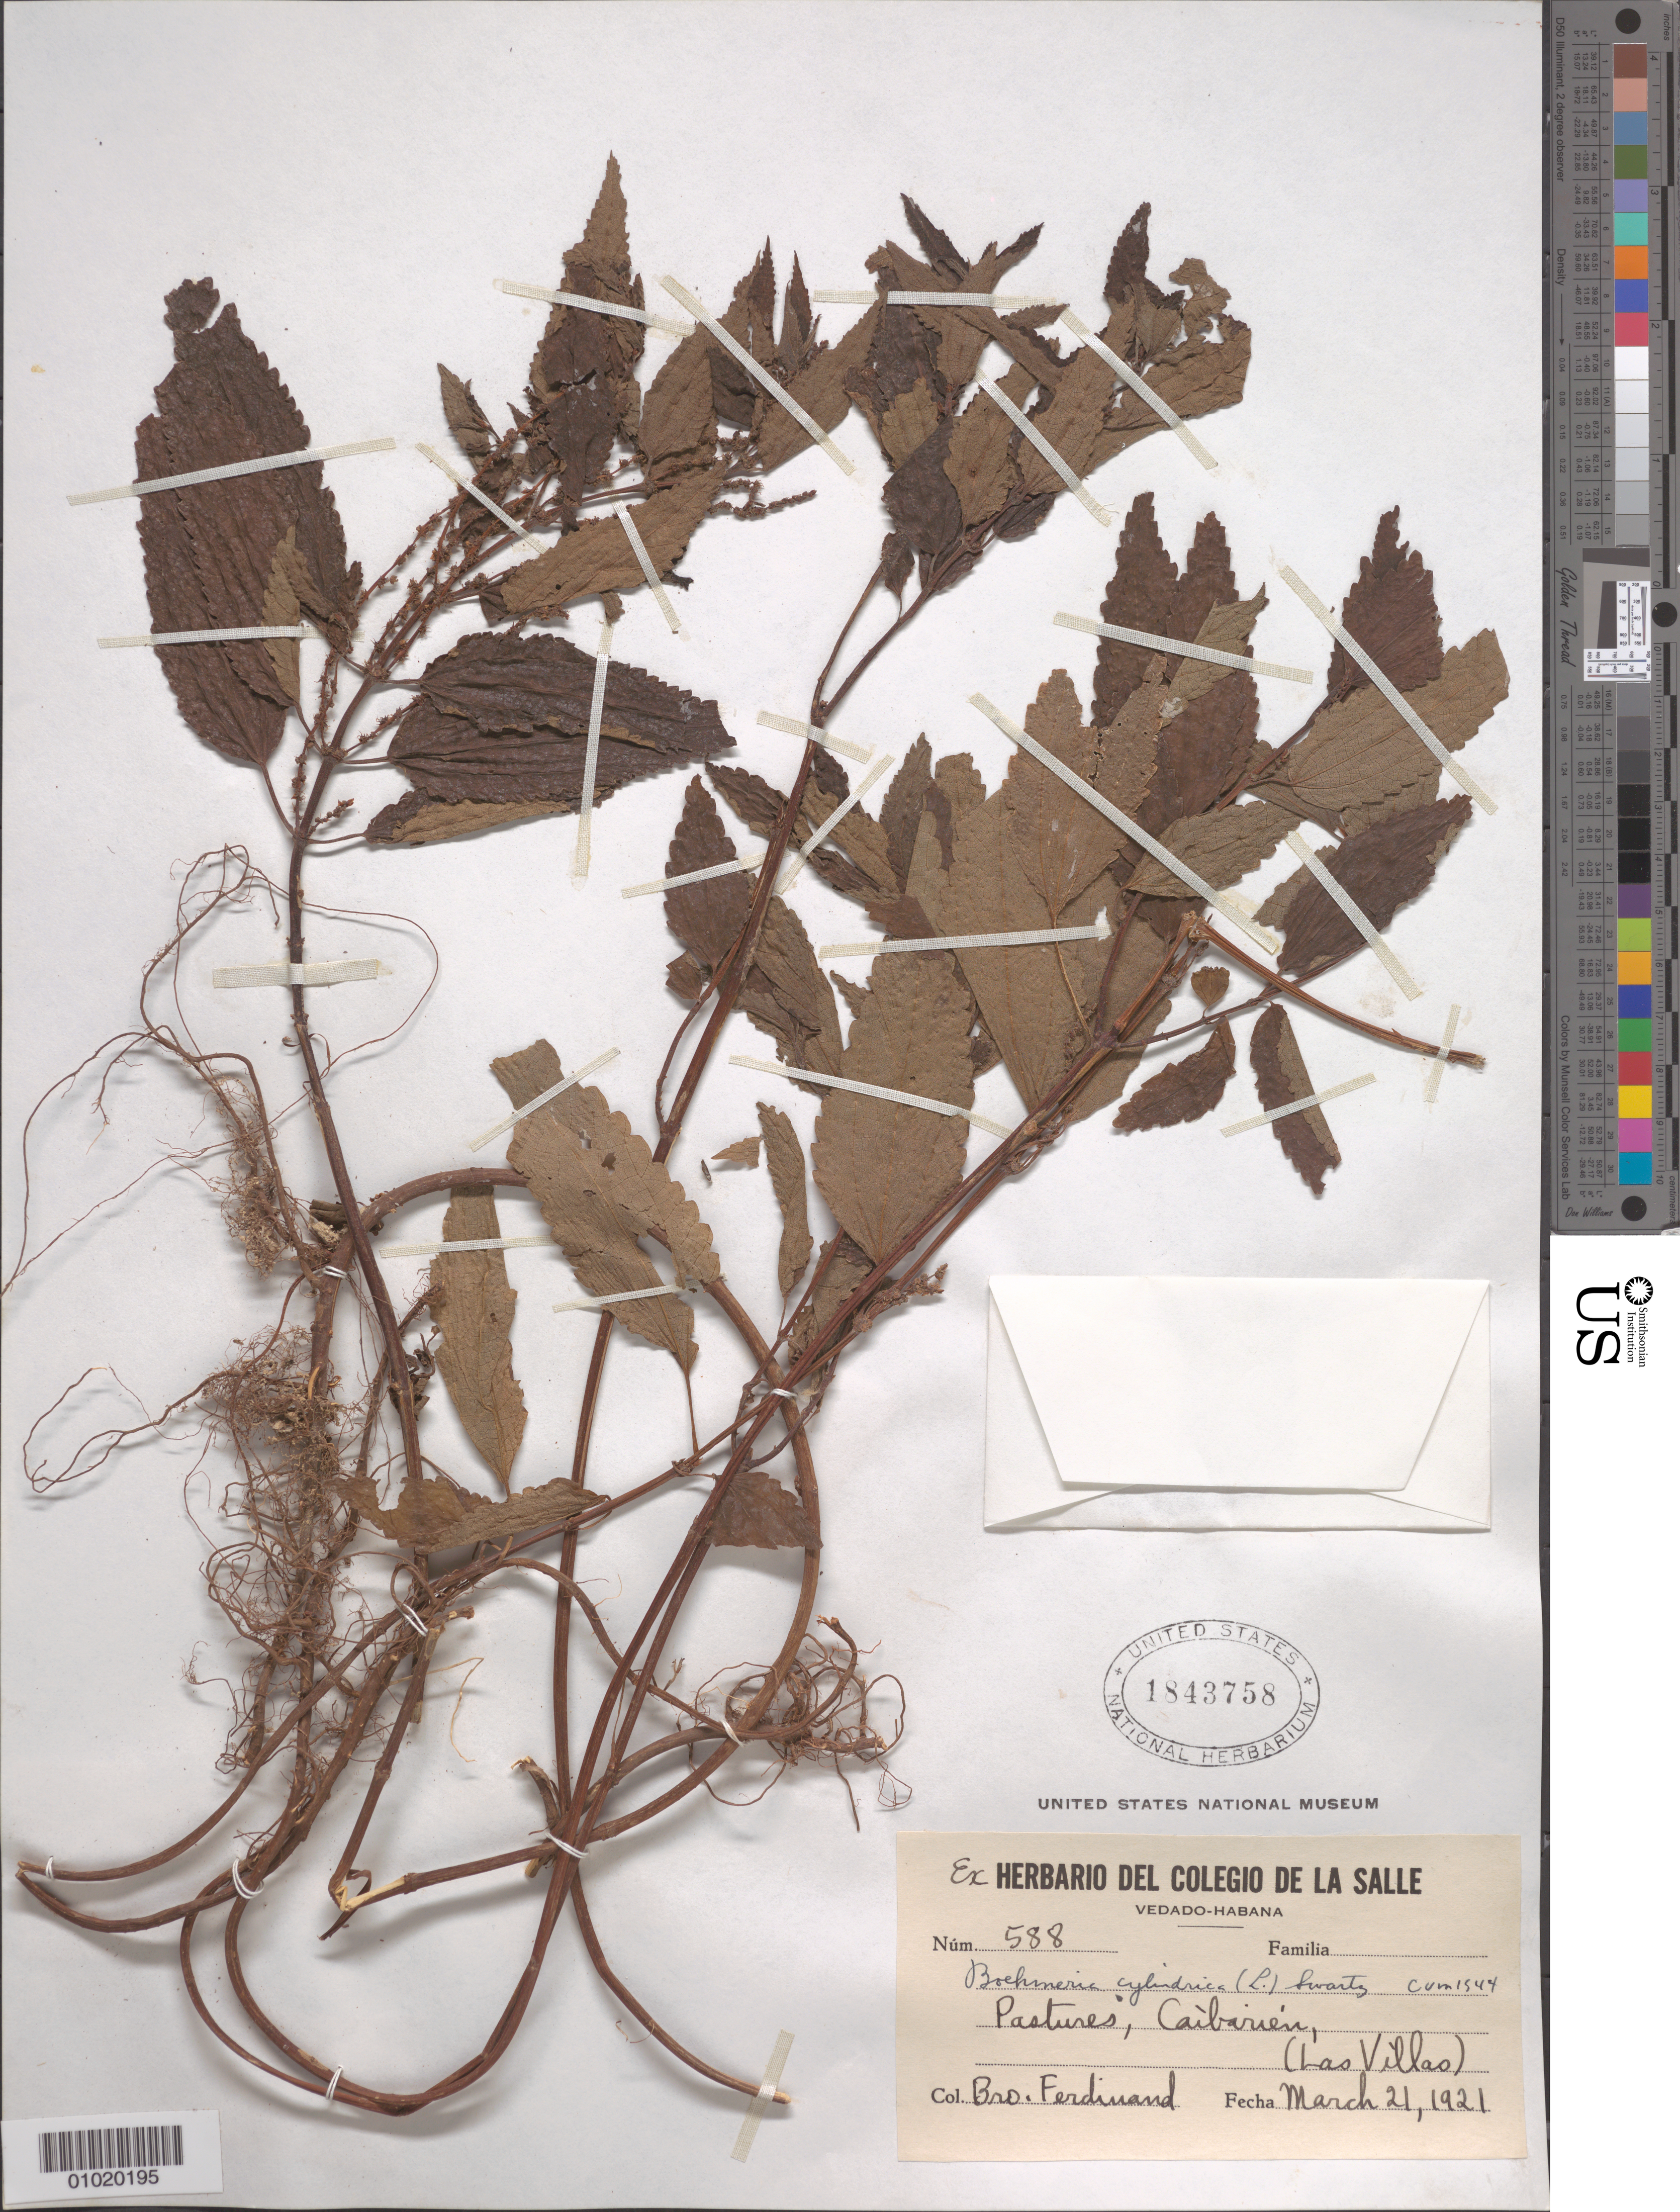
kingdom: Plantae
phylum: Tracheophyta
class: Magnoliopsida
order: Rosales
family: Urticaceae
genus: Boehmeria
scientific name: Boehmeria cylindrica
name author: (L.) Sw.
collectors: Ferdinand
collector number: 588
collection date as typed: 21 Mar 1921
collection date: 1921-03-21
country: Cuba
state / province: Las Villas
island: Cuba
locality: Pastures, Caibarien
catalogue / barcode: US 1843758